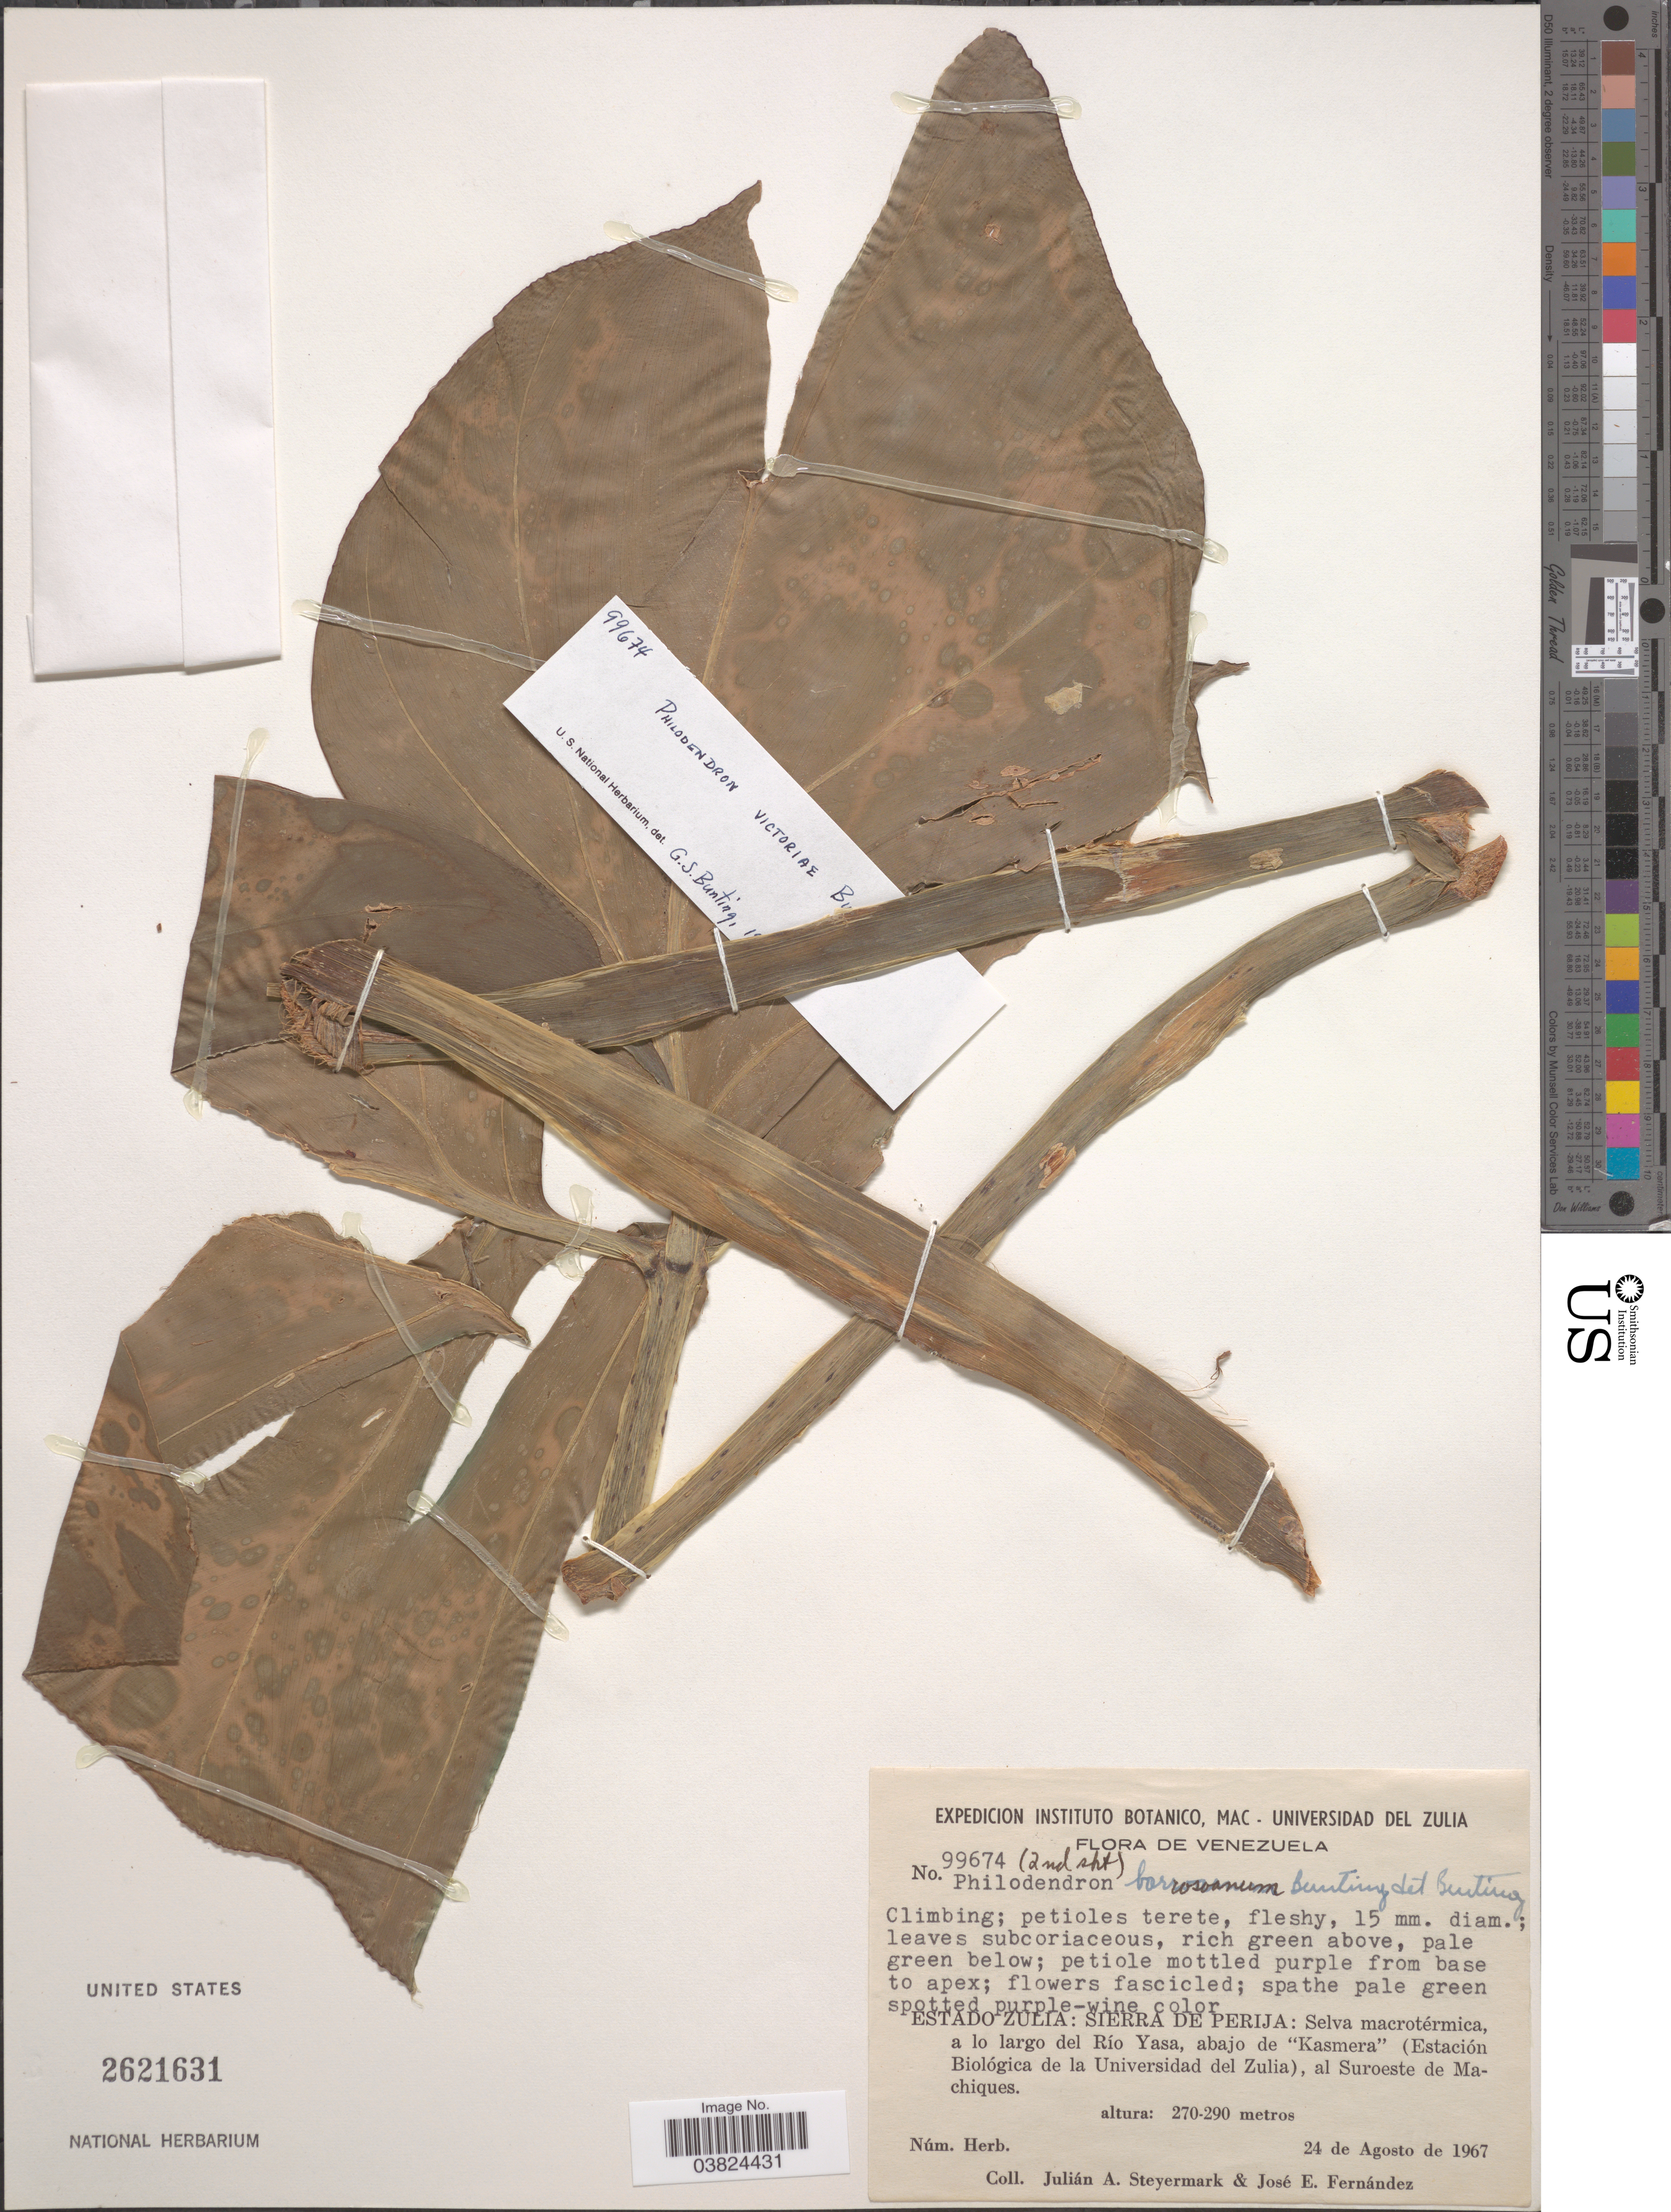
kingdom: Plantae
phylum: Tracheophyta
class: Liliopsida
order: Alismatales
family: Araceae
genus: Philodendron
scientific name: Philodendron victoriae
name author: G.S. Bunting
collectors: J. Steyermark & J. Fernández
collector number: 99674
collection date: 1967-08-24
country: Venezuela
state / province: Zulia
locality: Sierra de Perija: Selva macrotérmica, a lo largo del Río Yasa, abajo de "Kasmera" (Estación Biológica de la Universidad del Zulia), al Suroeste de Machiques.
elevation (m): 270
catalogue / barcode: US 2621631